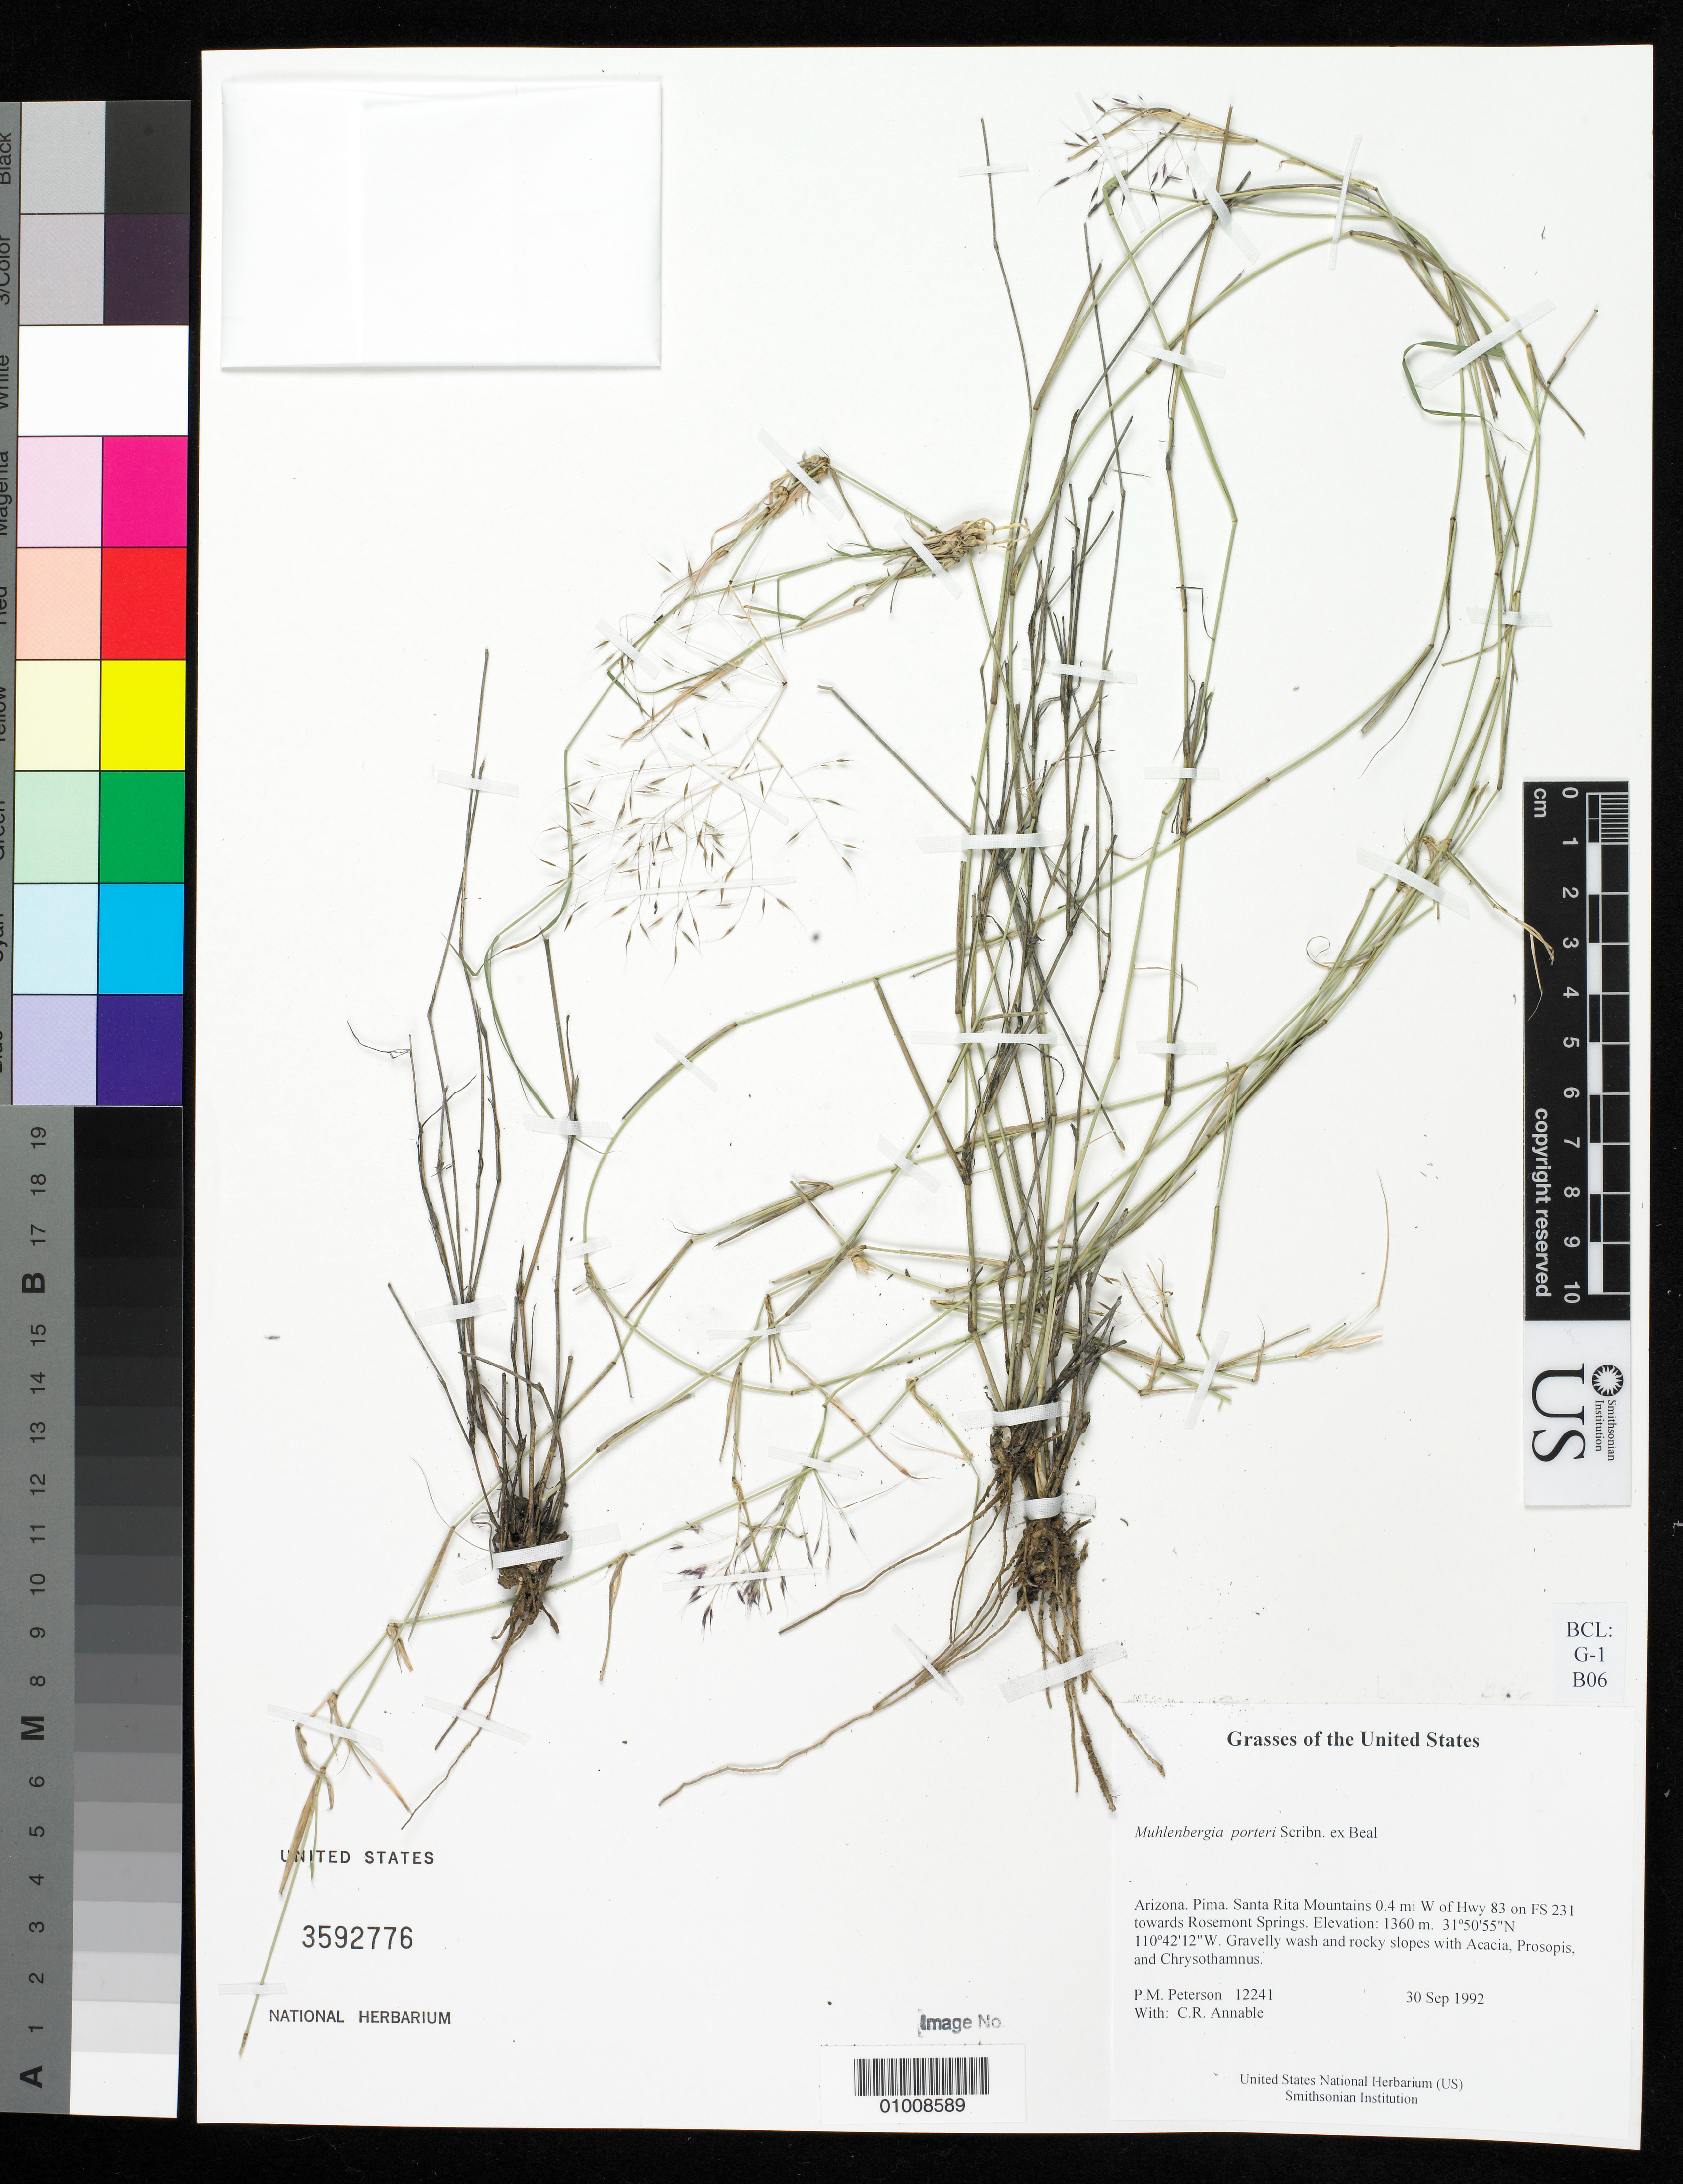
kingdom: Plantae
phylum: Tracheophyta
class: Liliopsida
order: Poales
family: Poaceae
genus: Muhlenbergia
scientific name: Muhlenbergia porteri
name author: Scribn. in W.J. Beal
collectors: P. M. Peterson & C. R. Annable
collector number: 12241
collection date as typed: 30 Sep 1992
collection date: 1992-09-30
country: United States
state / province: Arizona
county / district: Pima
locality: Santa Rita Mountains 0.4 mi W of Hwy 83 on FS 231 towards Rosemont Springs.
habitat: Gravelly wash and rocky slopes with Acacia, Prosopis, and Chrysothamnus.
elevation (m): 1360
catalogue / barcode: US 3592776